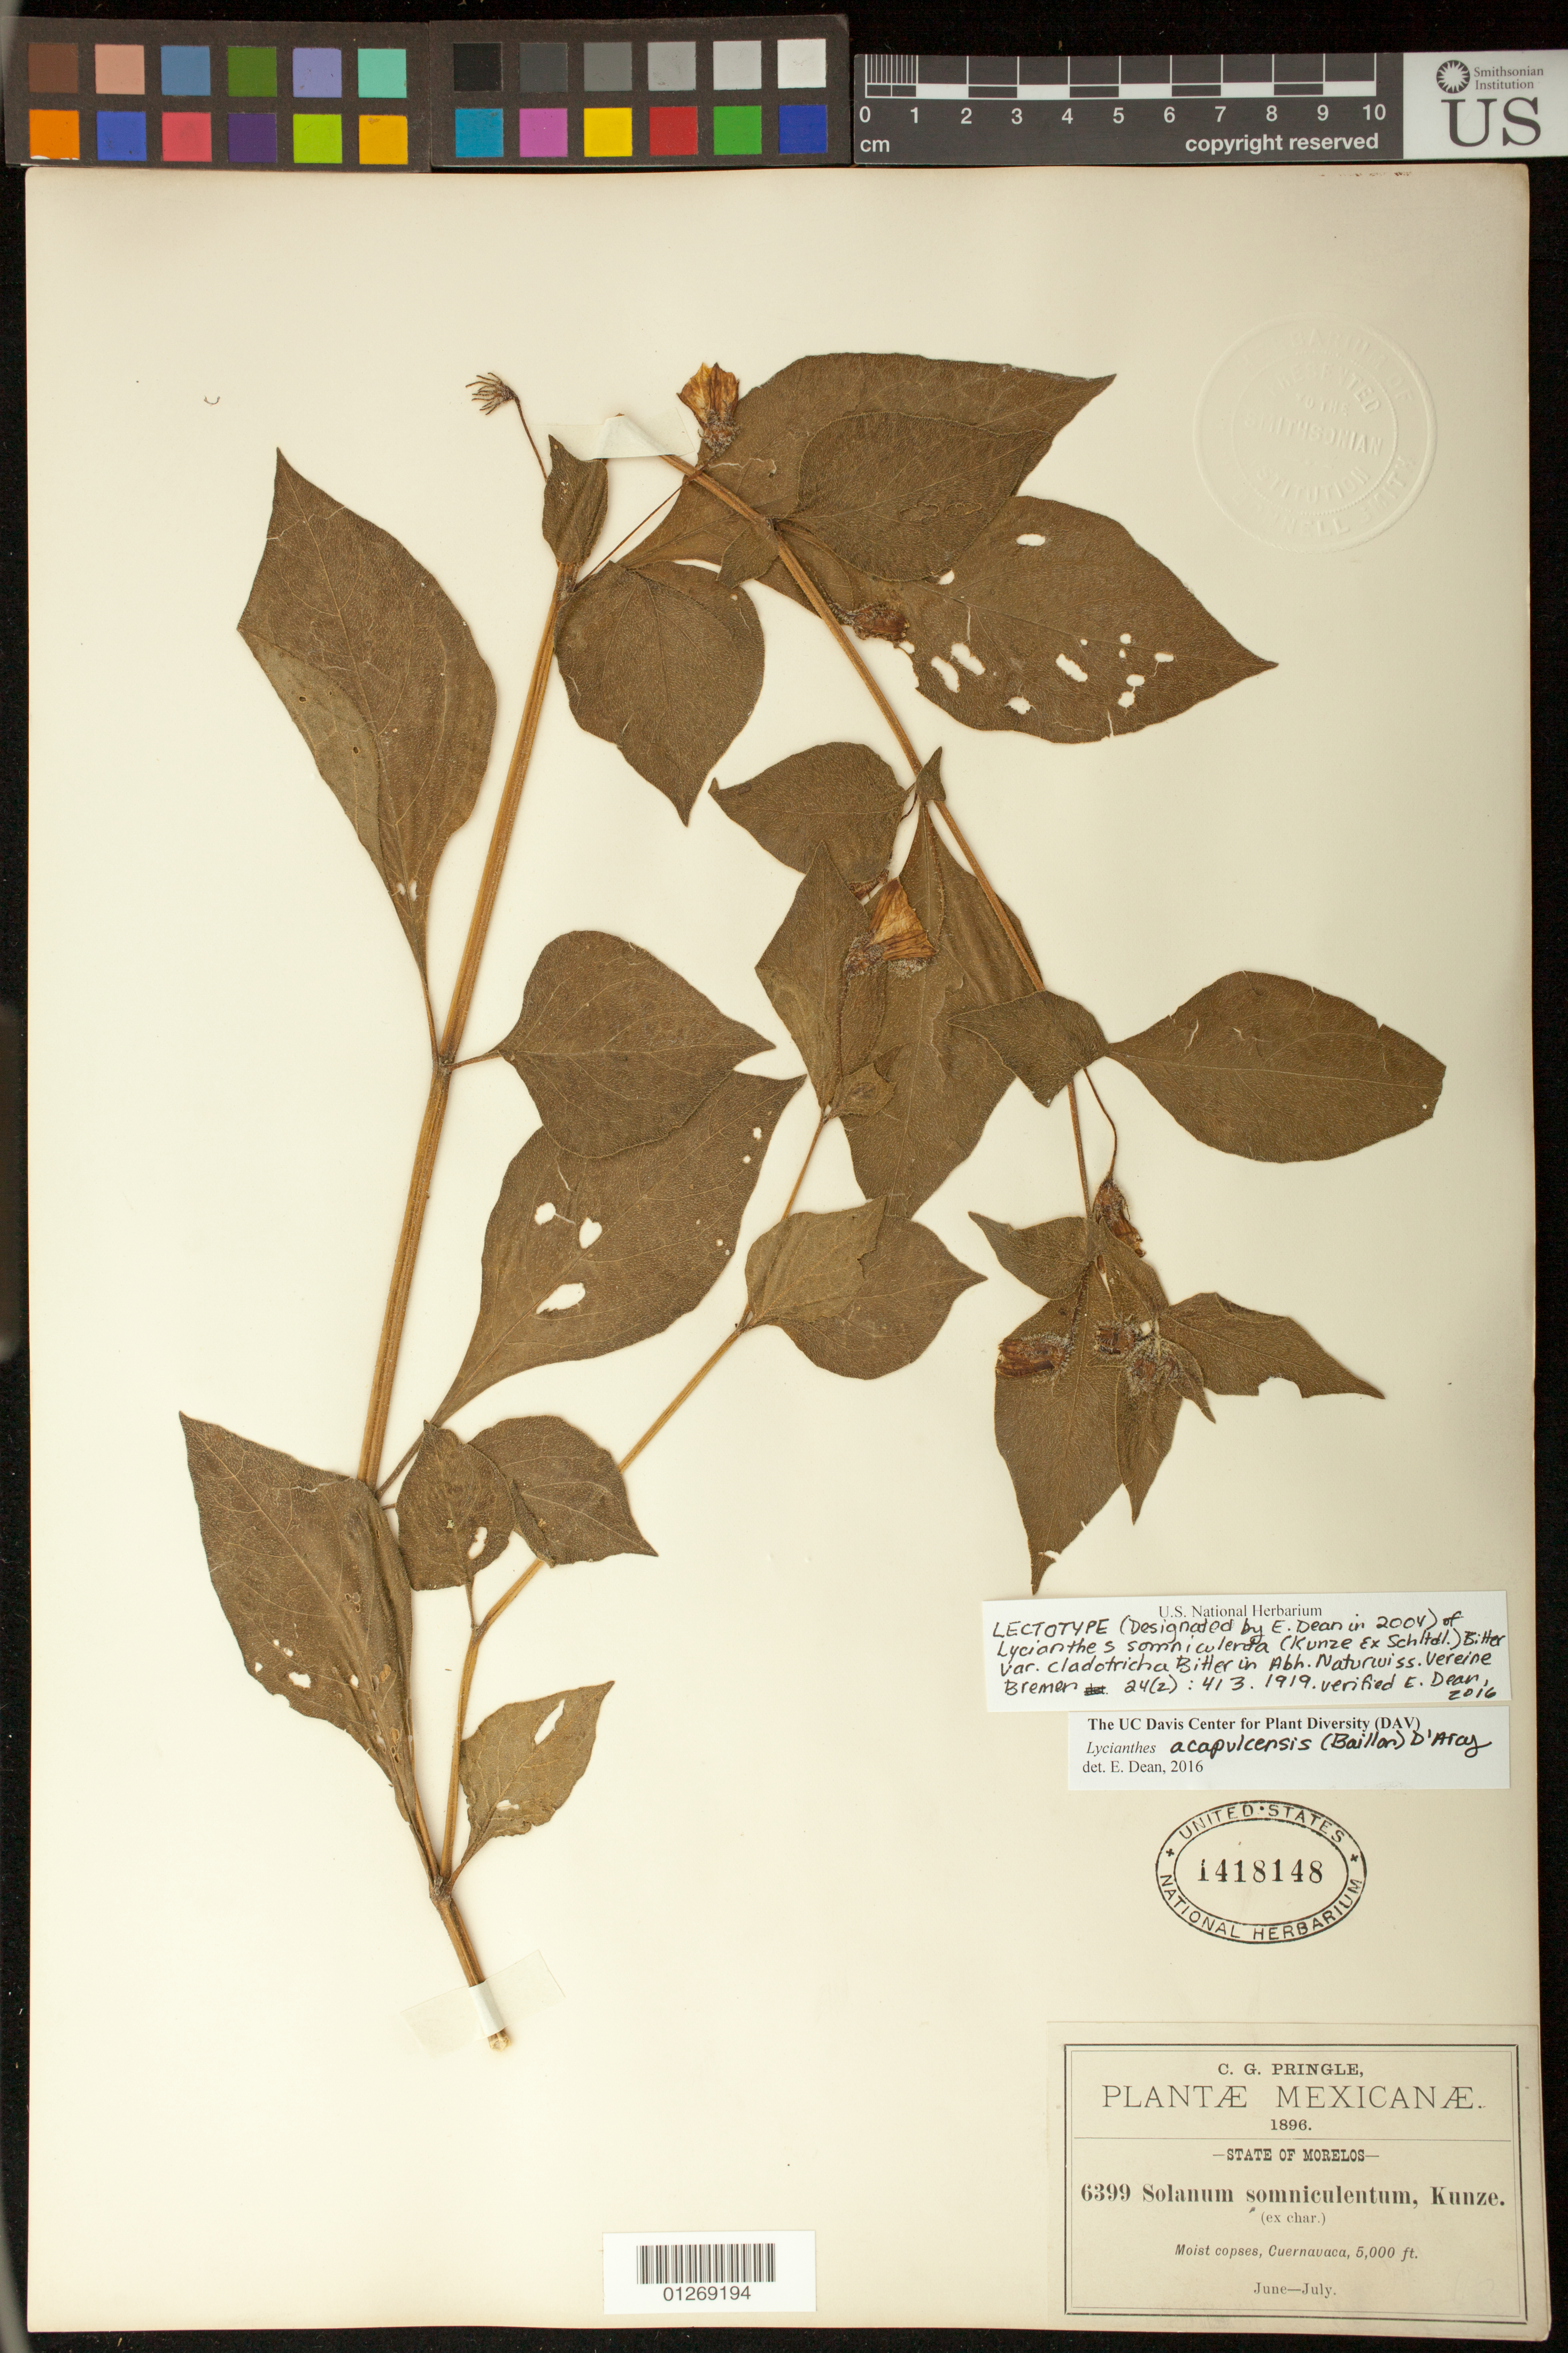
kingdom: Plantae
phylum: Tracheophyta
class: Magnoliopsida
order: Solanales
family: Solanaceae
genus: Lycianthes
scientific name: Lycianthes somniculenta var. cladotricha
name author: Bitter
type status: Isolectotype; Isosyntype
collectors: C. G. Pringle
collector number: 6399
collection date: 1896-06/1896-07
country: Mexico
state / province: Morelos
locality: State of Morelos. Cuernavaca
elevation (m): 1524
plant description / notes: Annotated by E. Dean (2016) as "lectotype" (properly an isolectotype, as specimen at MEXU was designated as lectotype)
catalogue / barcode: US 1418148